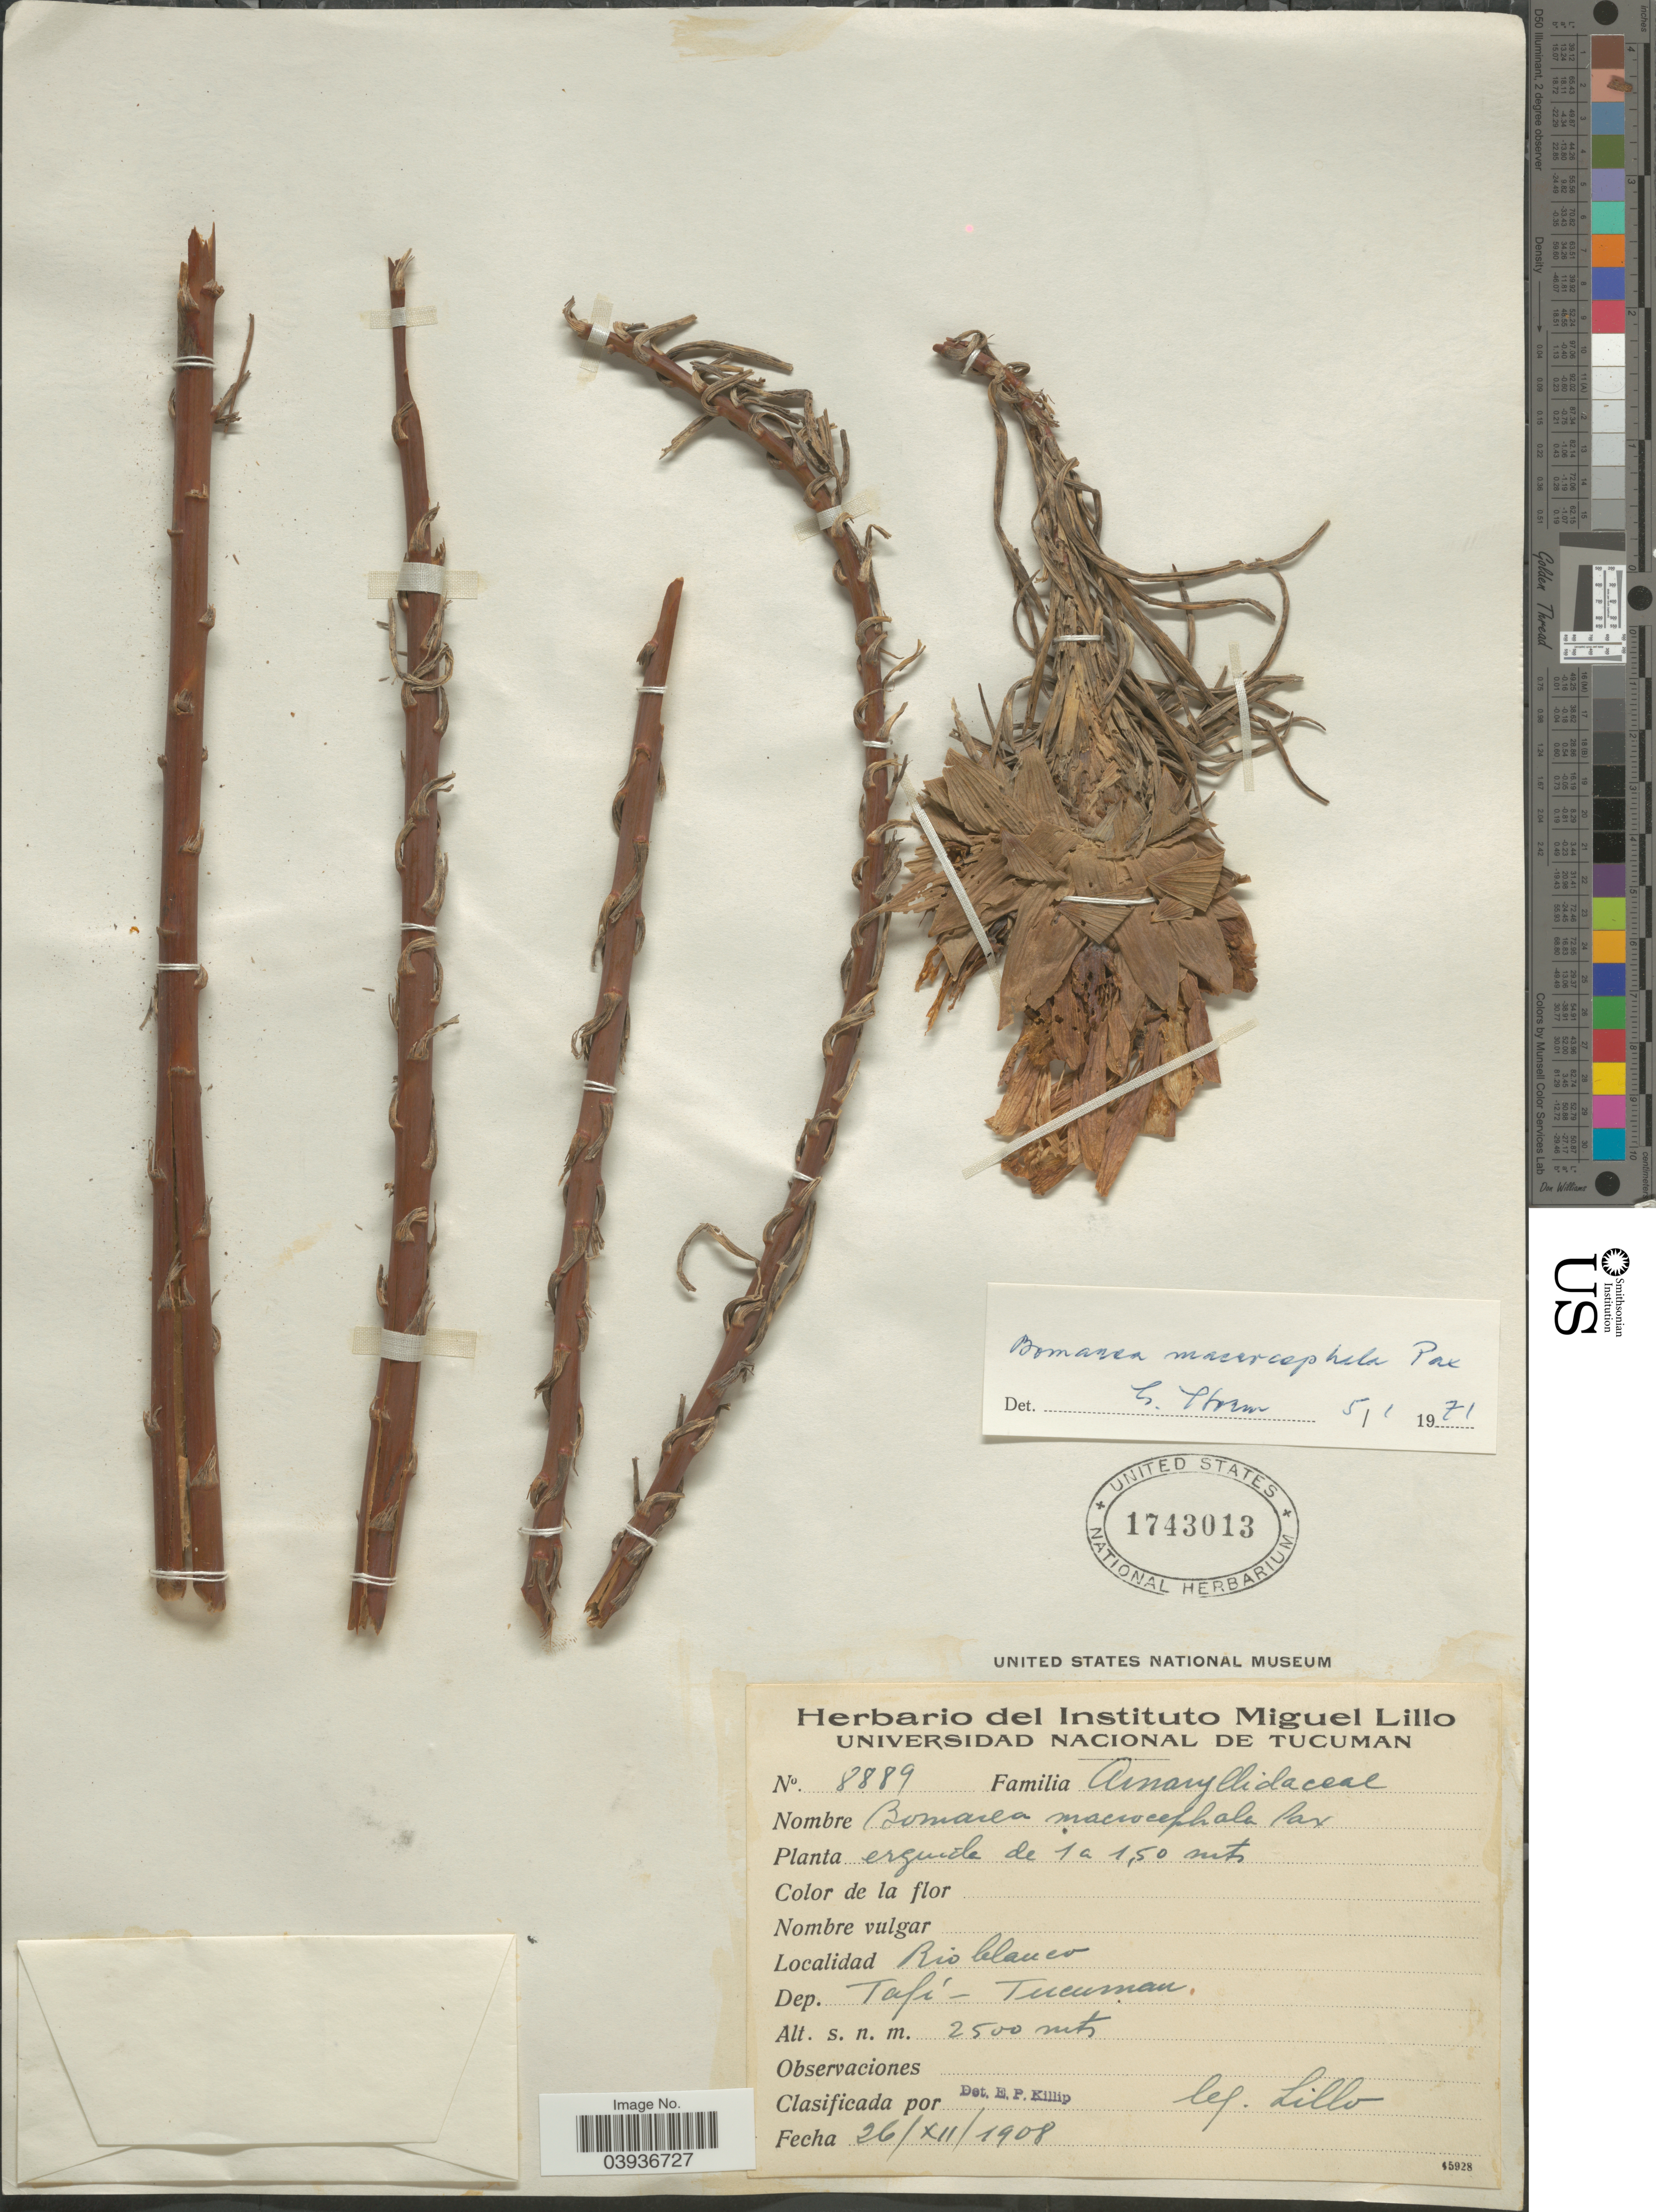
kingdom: Plantae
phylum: Tracheophyta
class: Liliopsida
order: Liliales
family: Alstroemeriaceae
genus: Bomarea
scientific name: Bomarea macrocephala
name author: Pax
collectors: M. Lillo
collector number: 8889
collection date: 1908-12-26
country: Argentina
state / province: Tucuman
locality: Rio blanco. Dep. Tafí-Tucuman.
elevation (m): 2500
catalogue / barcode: US 1743013